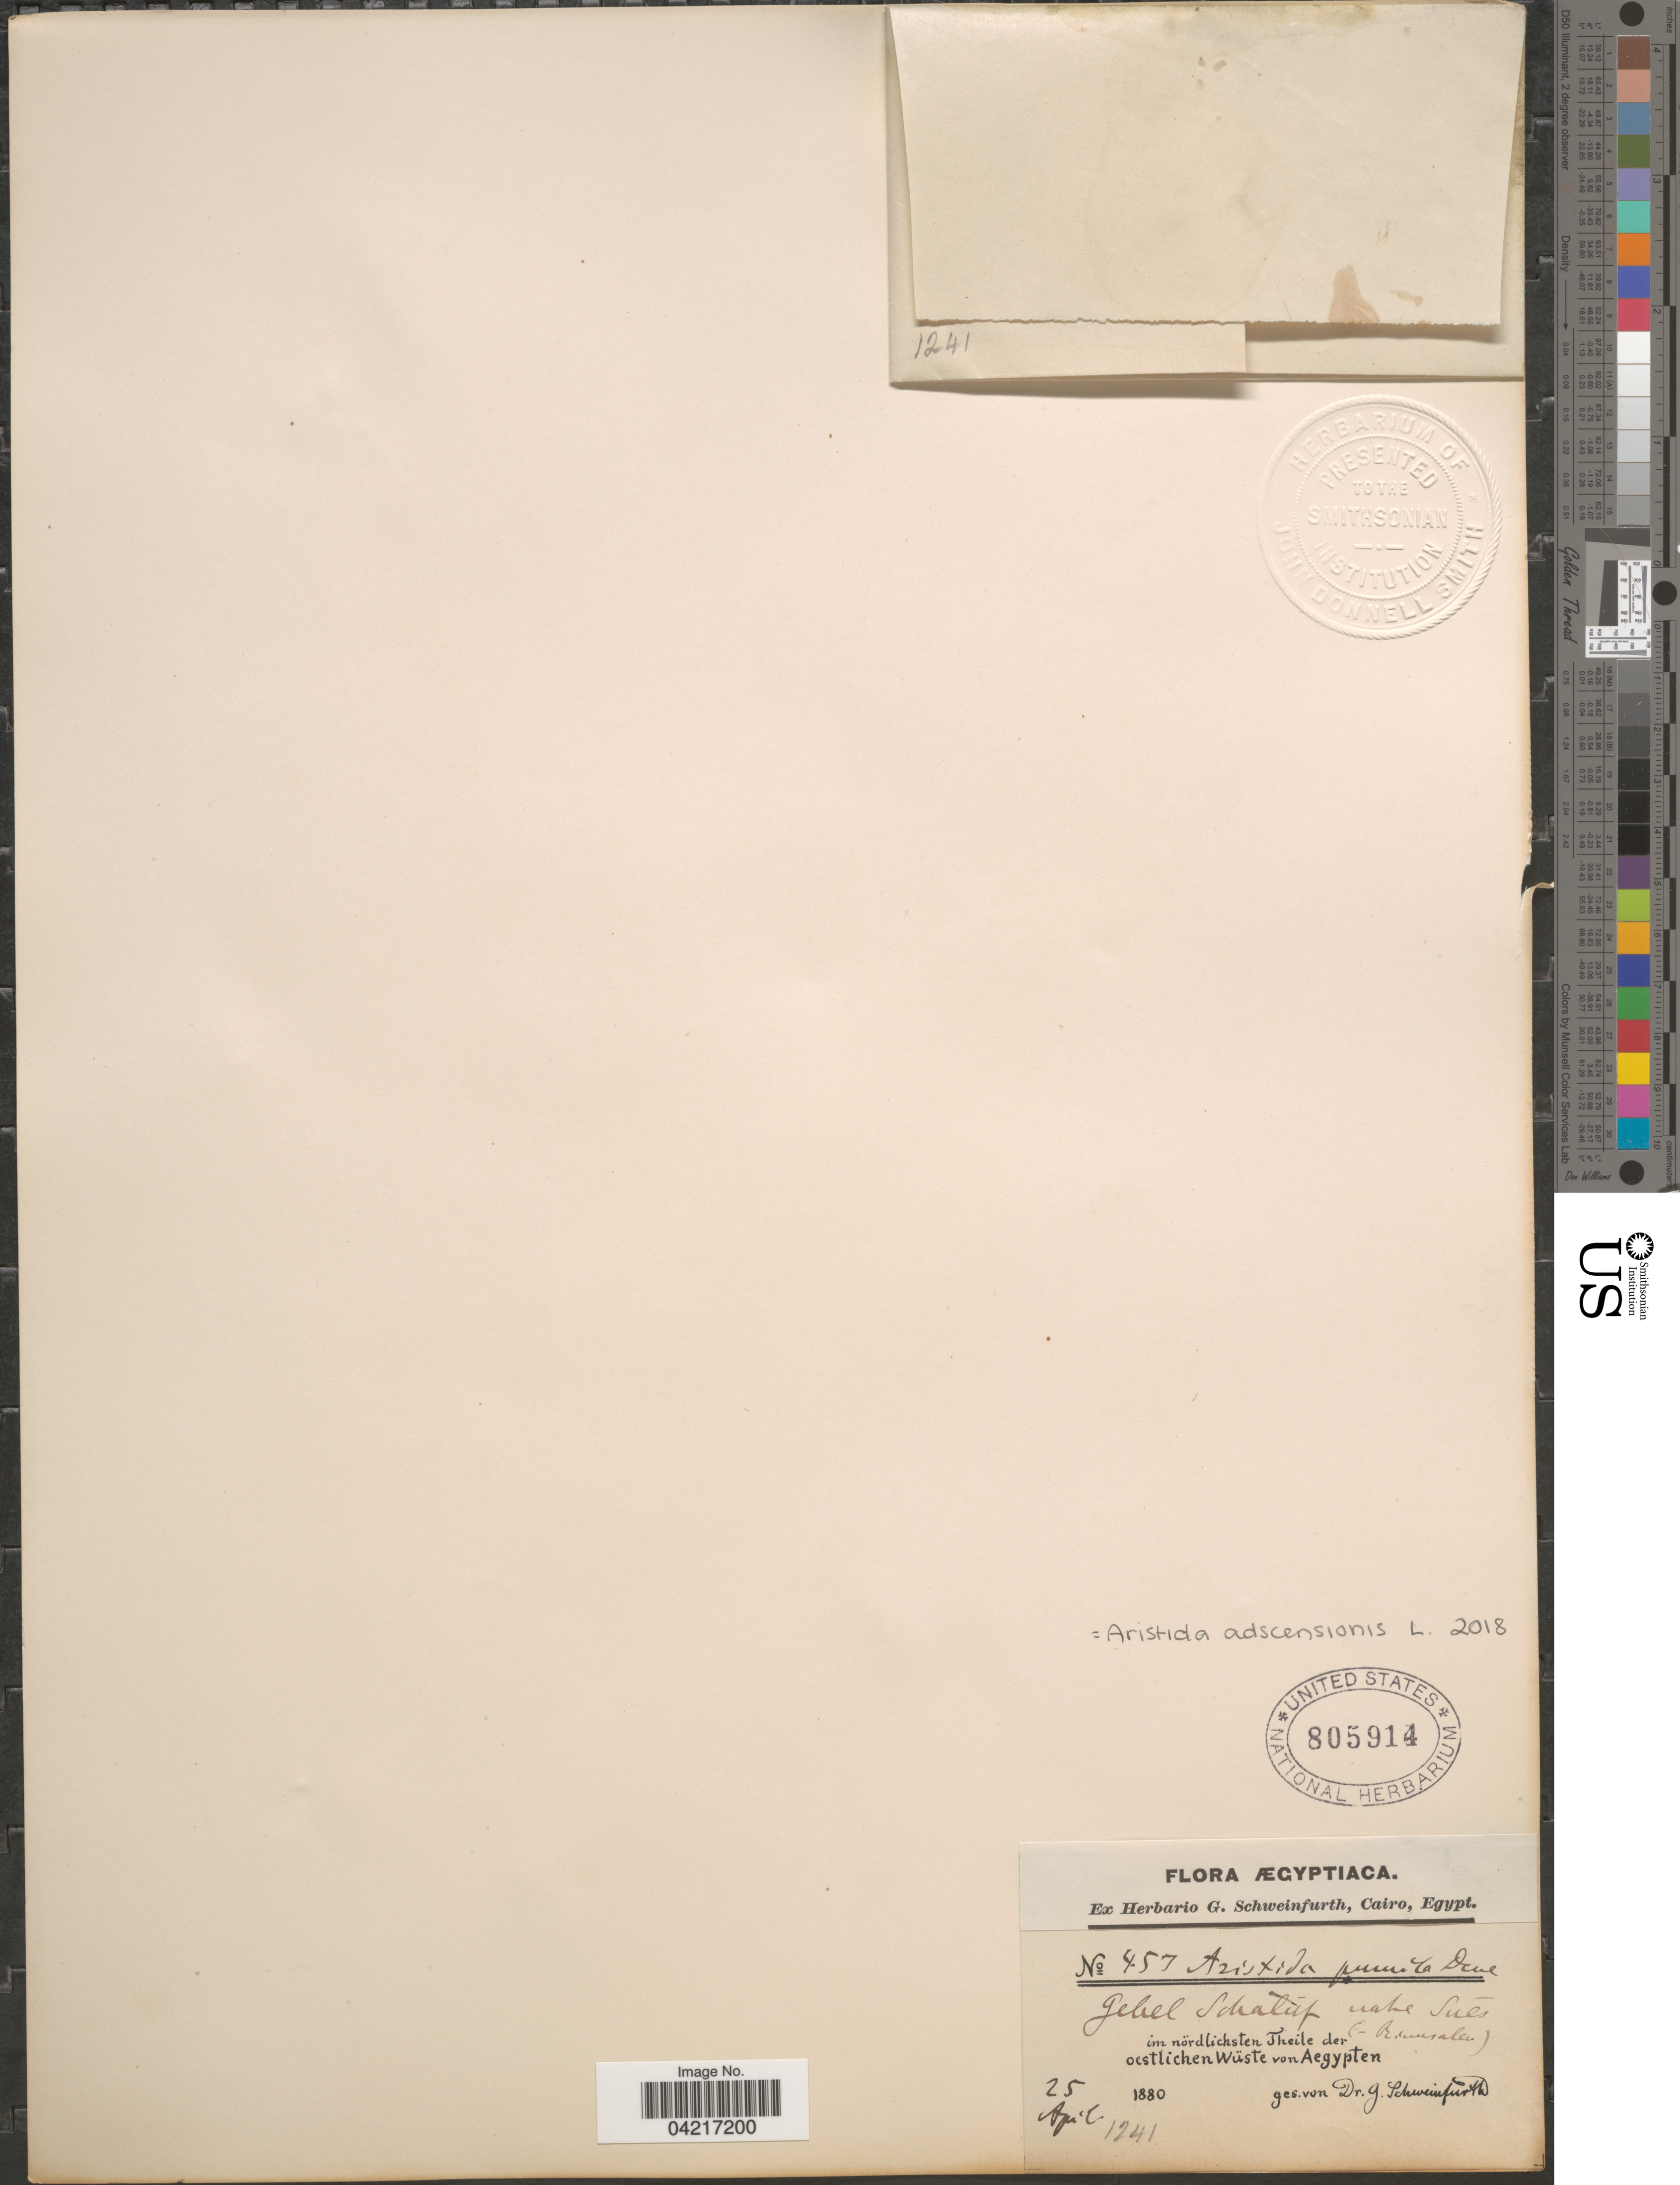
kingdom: Plantae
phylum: Tracheophyta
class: Liliopsida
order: Poales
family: Poaceae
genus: Aristida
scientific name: Aristida adscensionis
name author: L.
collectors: G. A. Schweinfurth (herbarium)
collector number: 457*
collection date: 1880-04-25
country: Egypt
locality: Ægyptiaca. Im nördlichsten Theile der oestlichen Wüste von Aegypten.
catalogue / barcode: US 805914